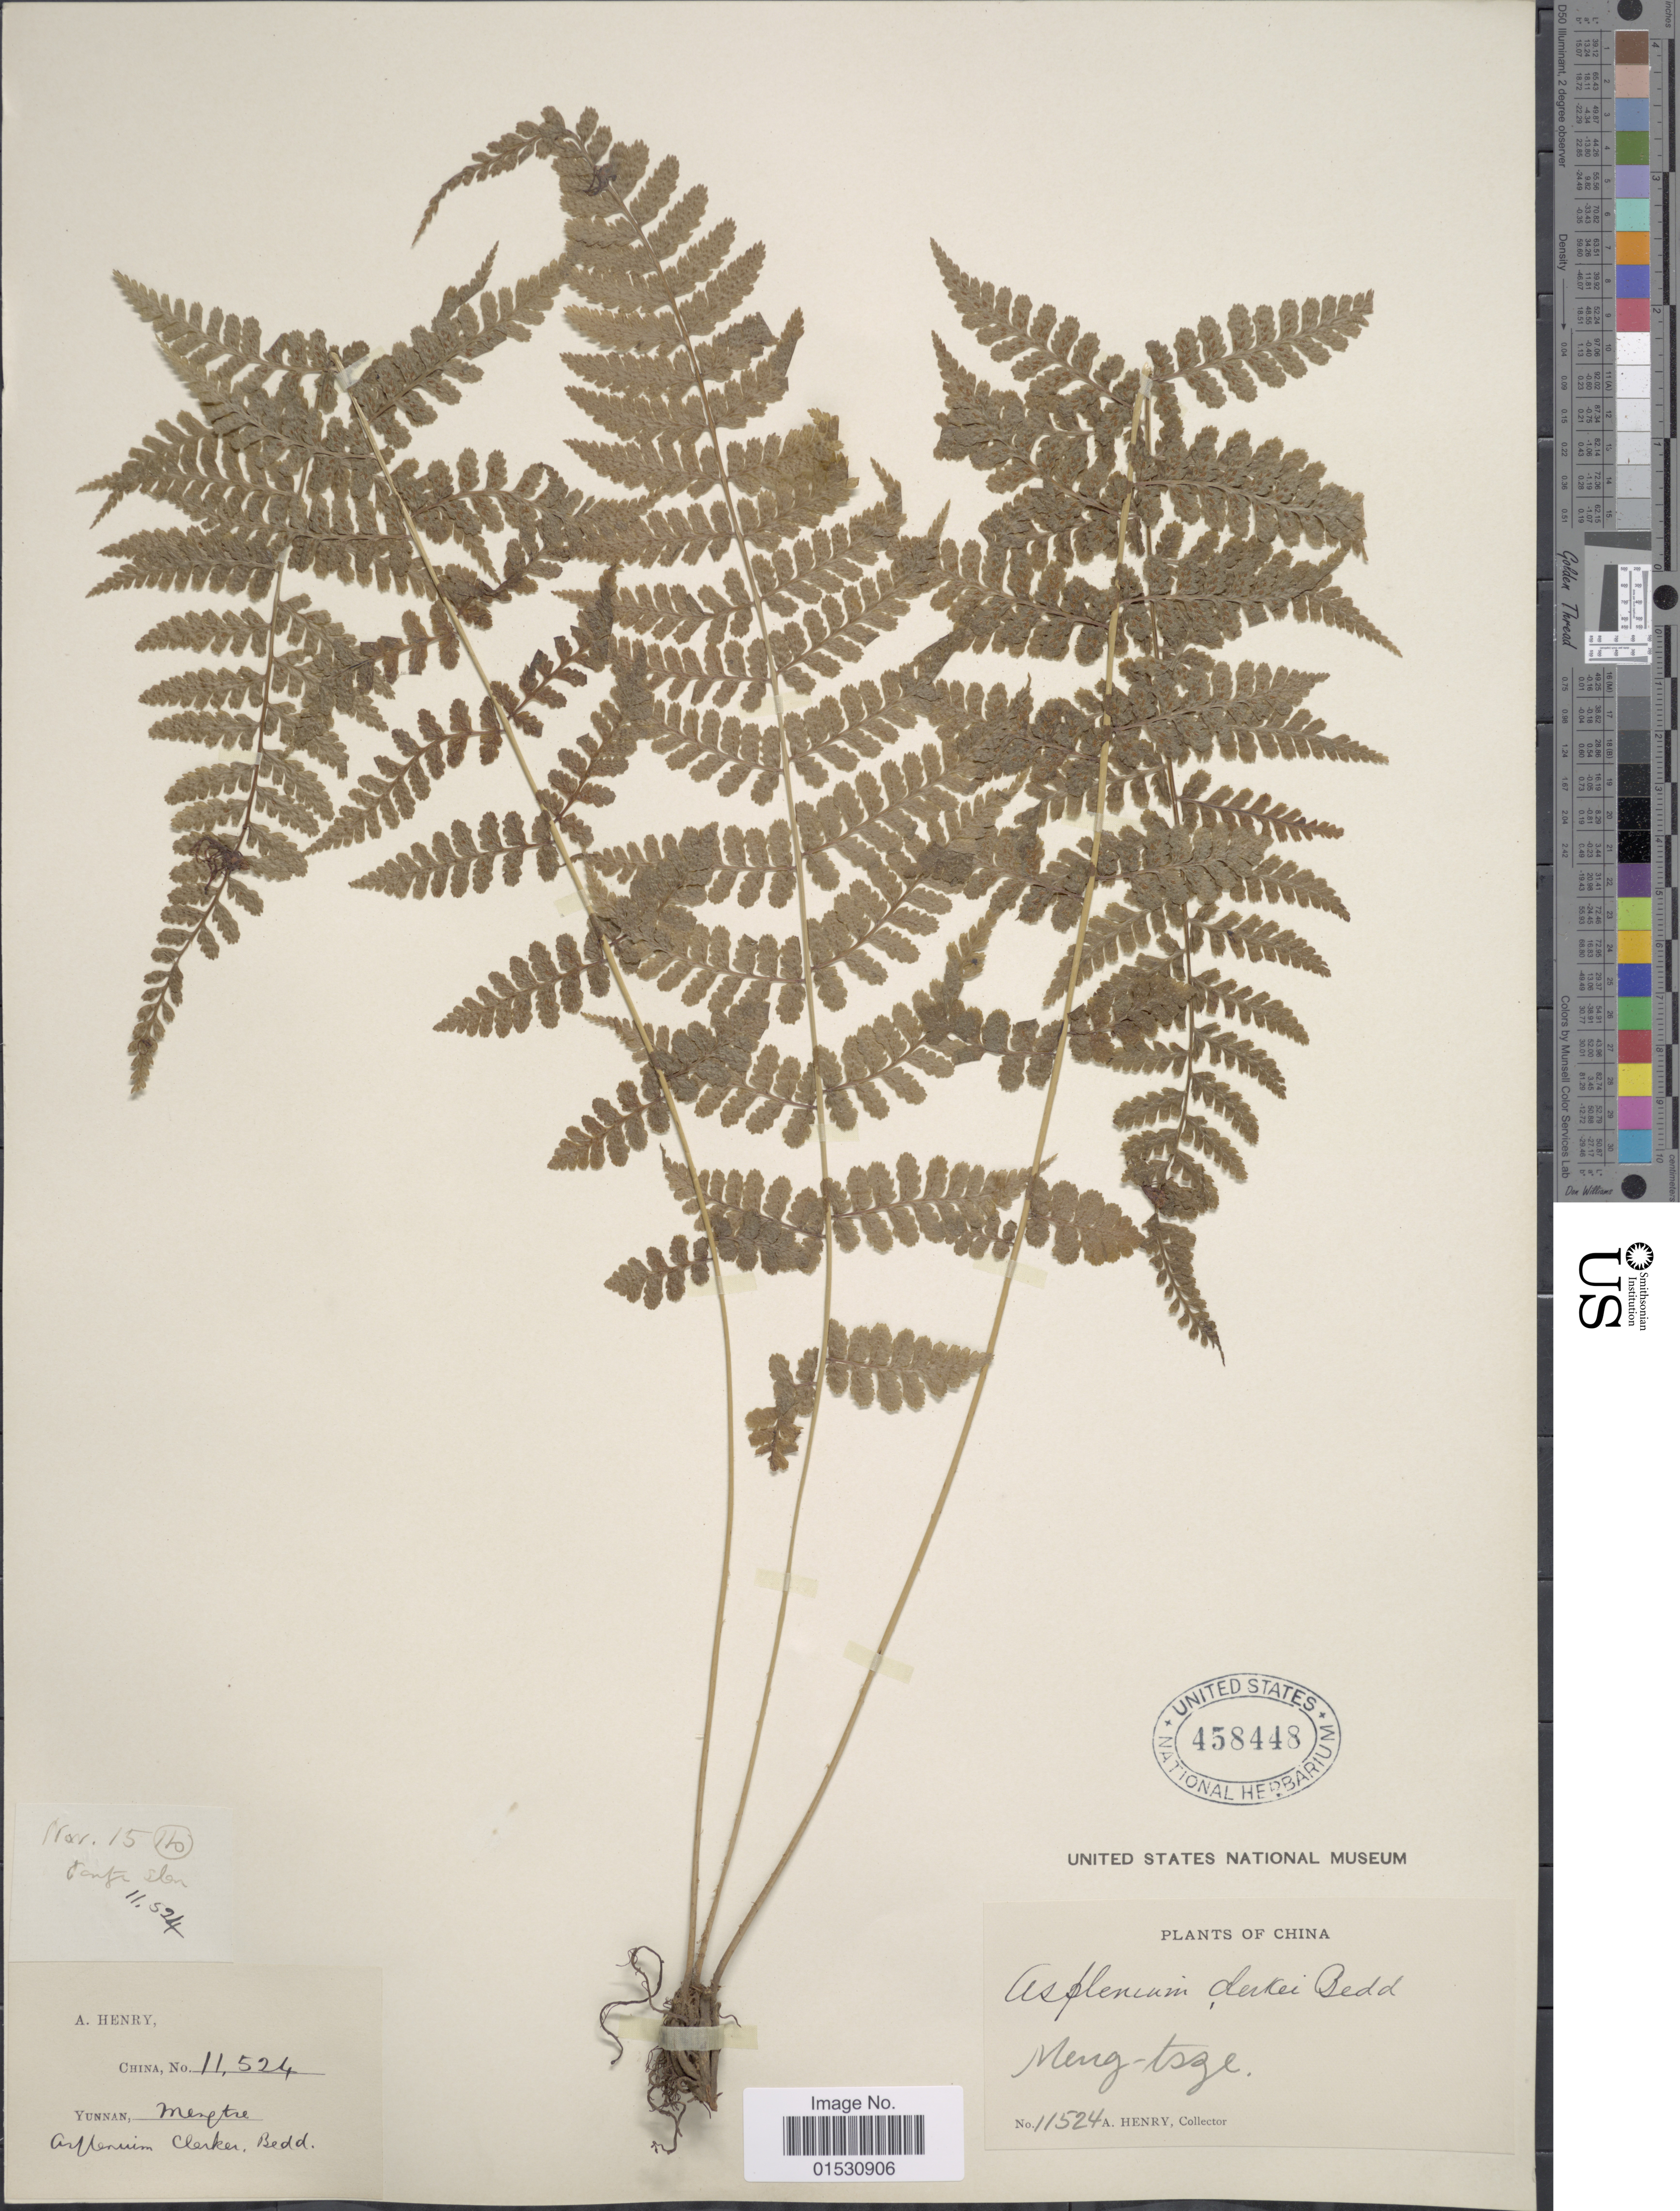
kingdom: Plantae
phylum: Tracheophyta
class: Polypodiopsida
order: Polypodiales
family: Athyriaceae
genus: Athyrium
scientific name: Athyrium nigripes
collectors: A. Henry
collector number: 11524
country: China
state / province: Yunnan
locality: Meng-tsze.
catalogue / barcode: US 458448